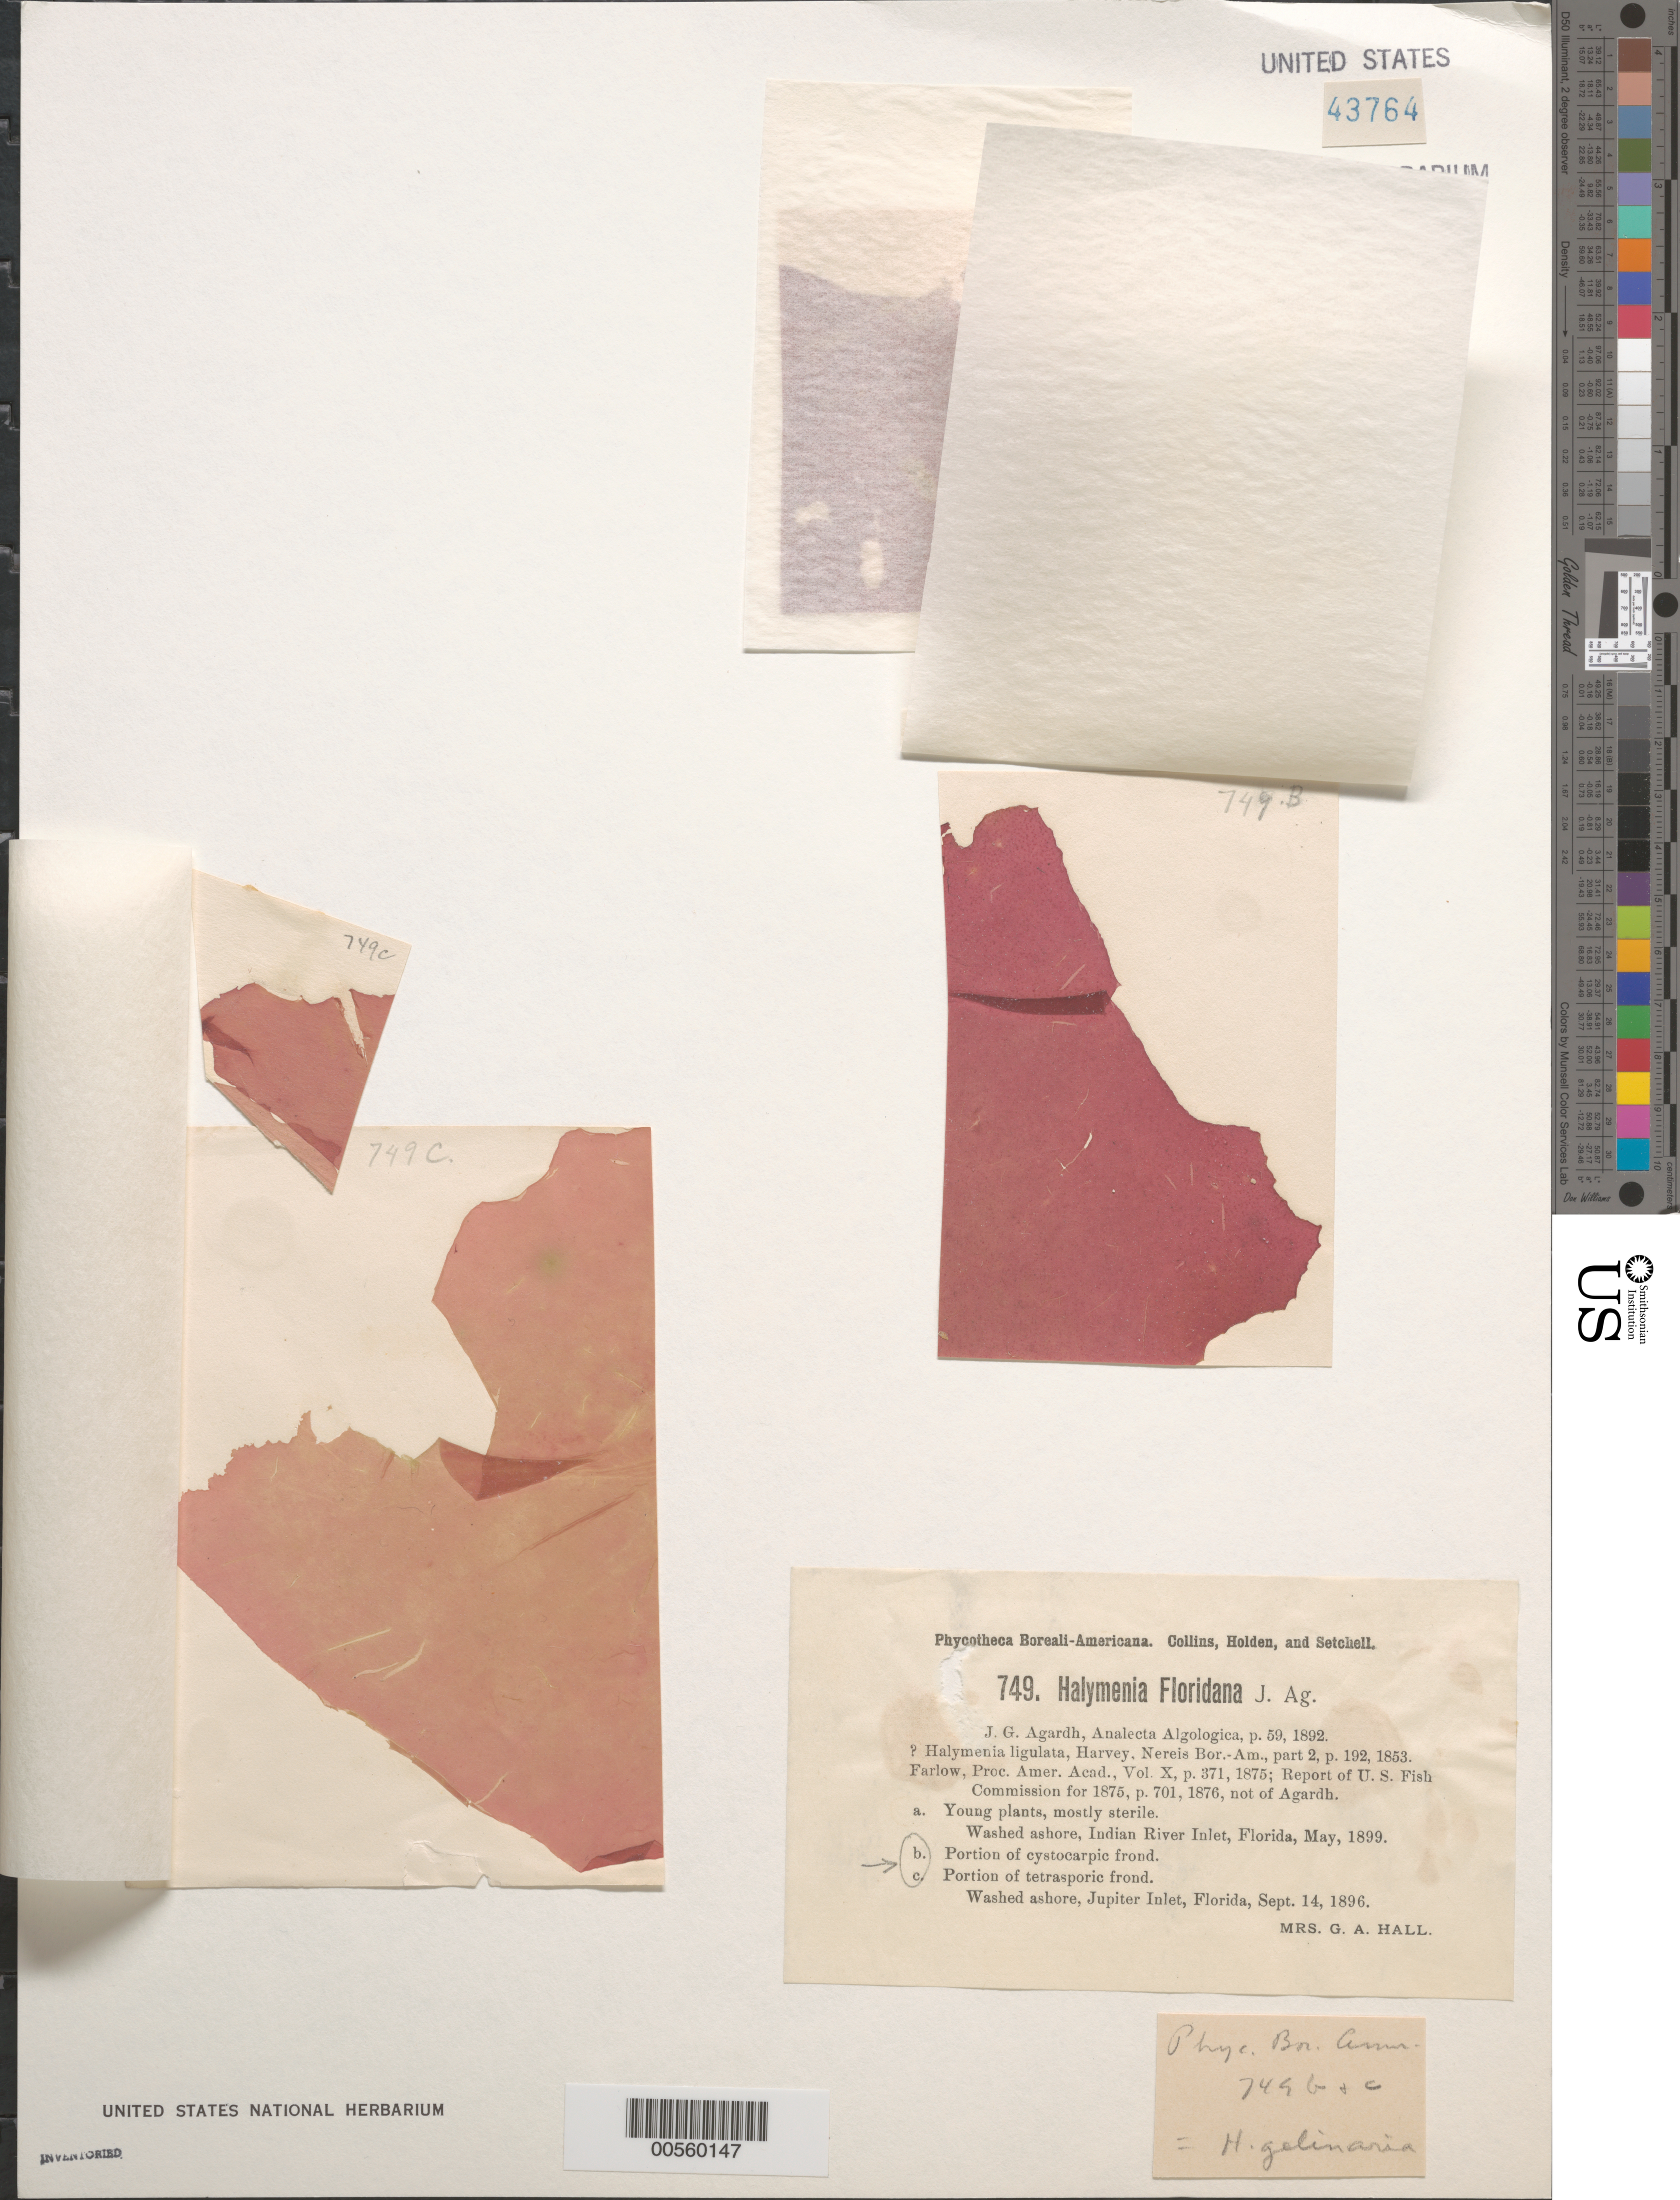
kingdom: Plantae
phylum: Rhodophyta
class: Florideophyceae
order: Halymeniales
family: Halymeniaceae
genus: Halymenia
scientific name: Halymenia gelinaria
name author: Collins & M. Howe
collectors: Mrs. Hall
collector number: PB-A 749B & PB-A 749C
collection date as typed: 14 Sep 1896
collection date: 1896-09-14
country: United States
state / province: Florida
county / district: Palm Beach County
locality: Jupiter Inlet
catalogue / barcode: US 43764